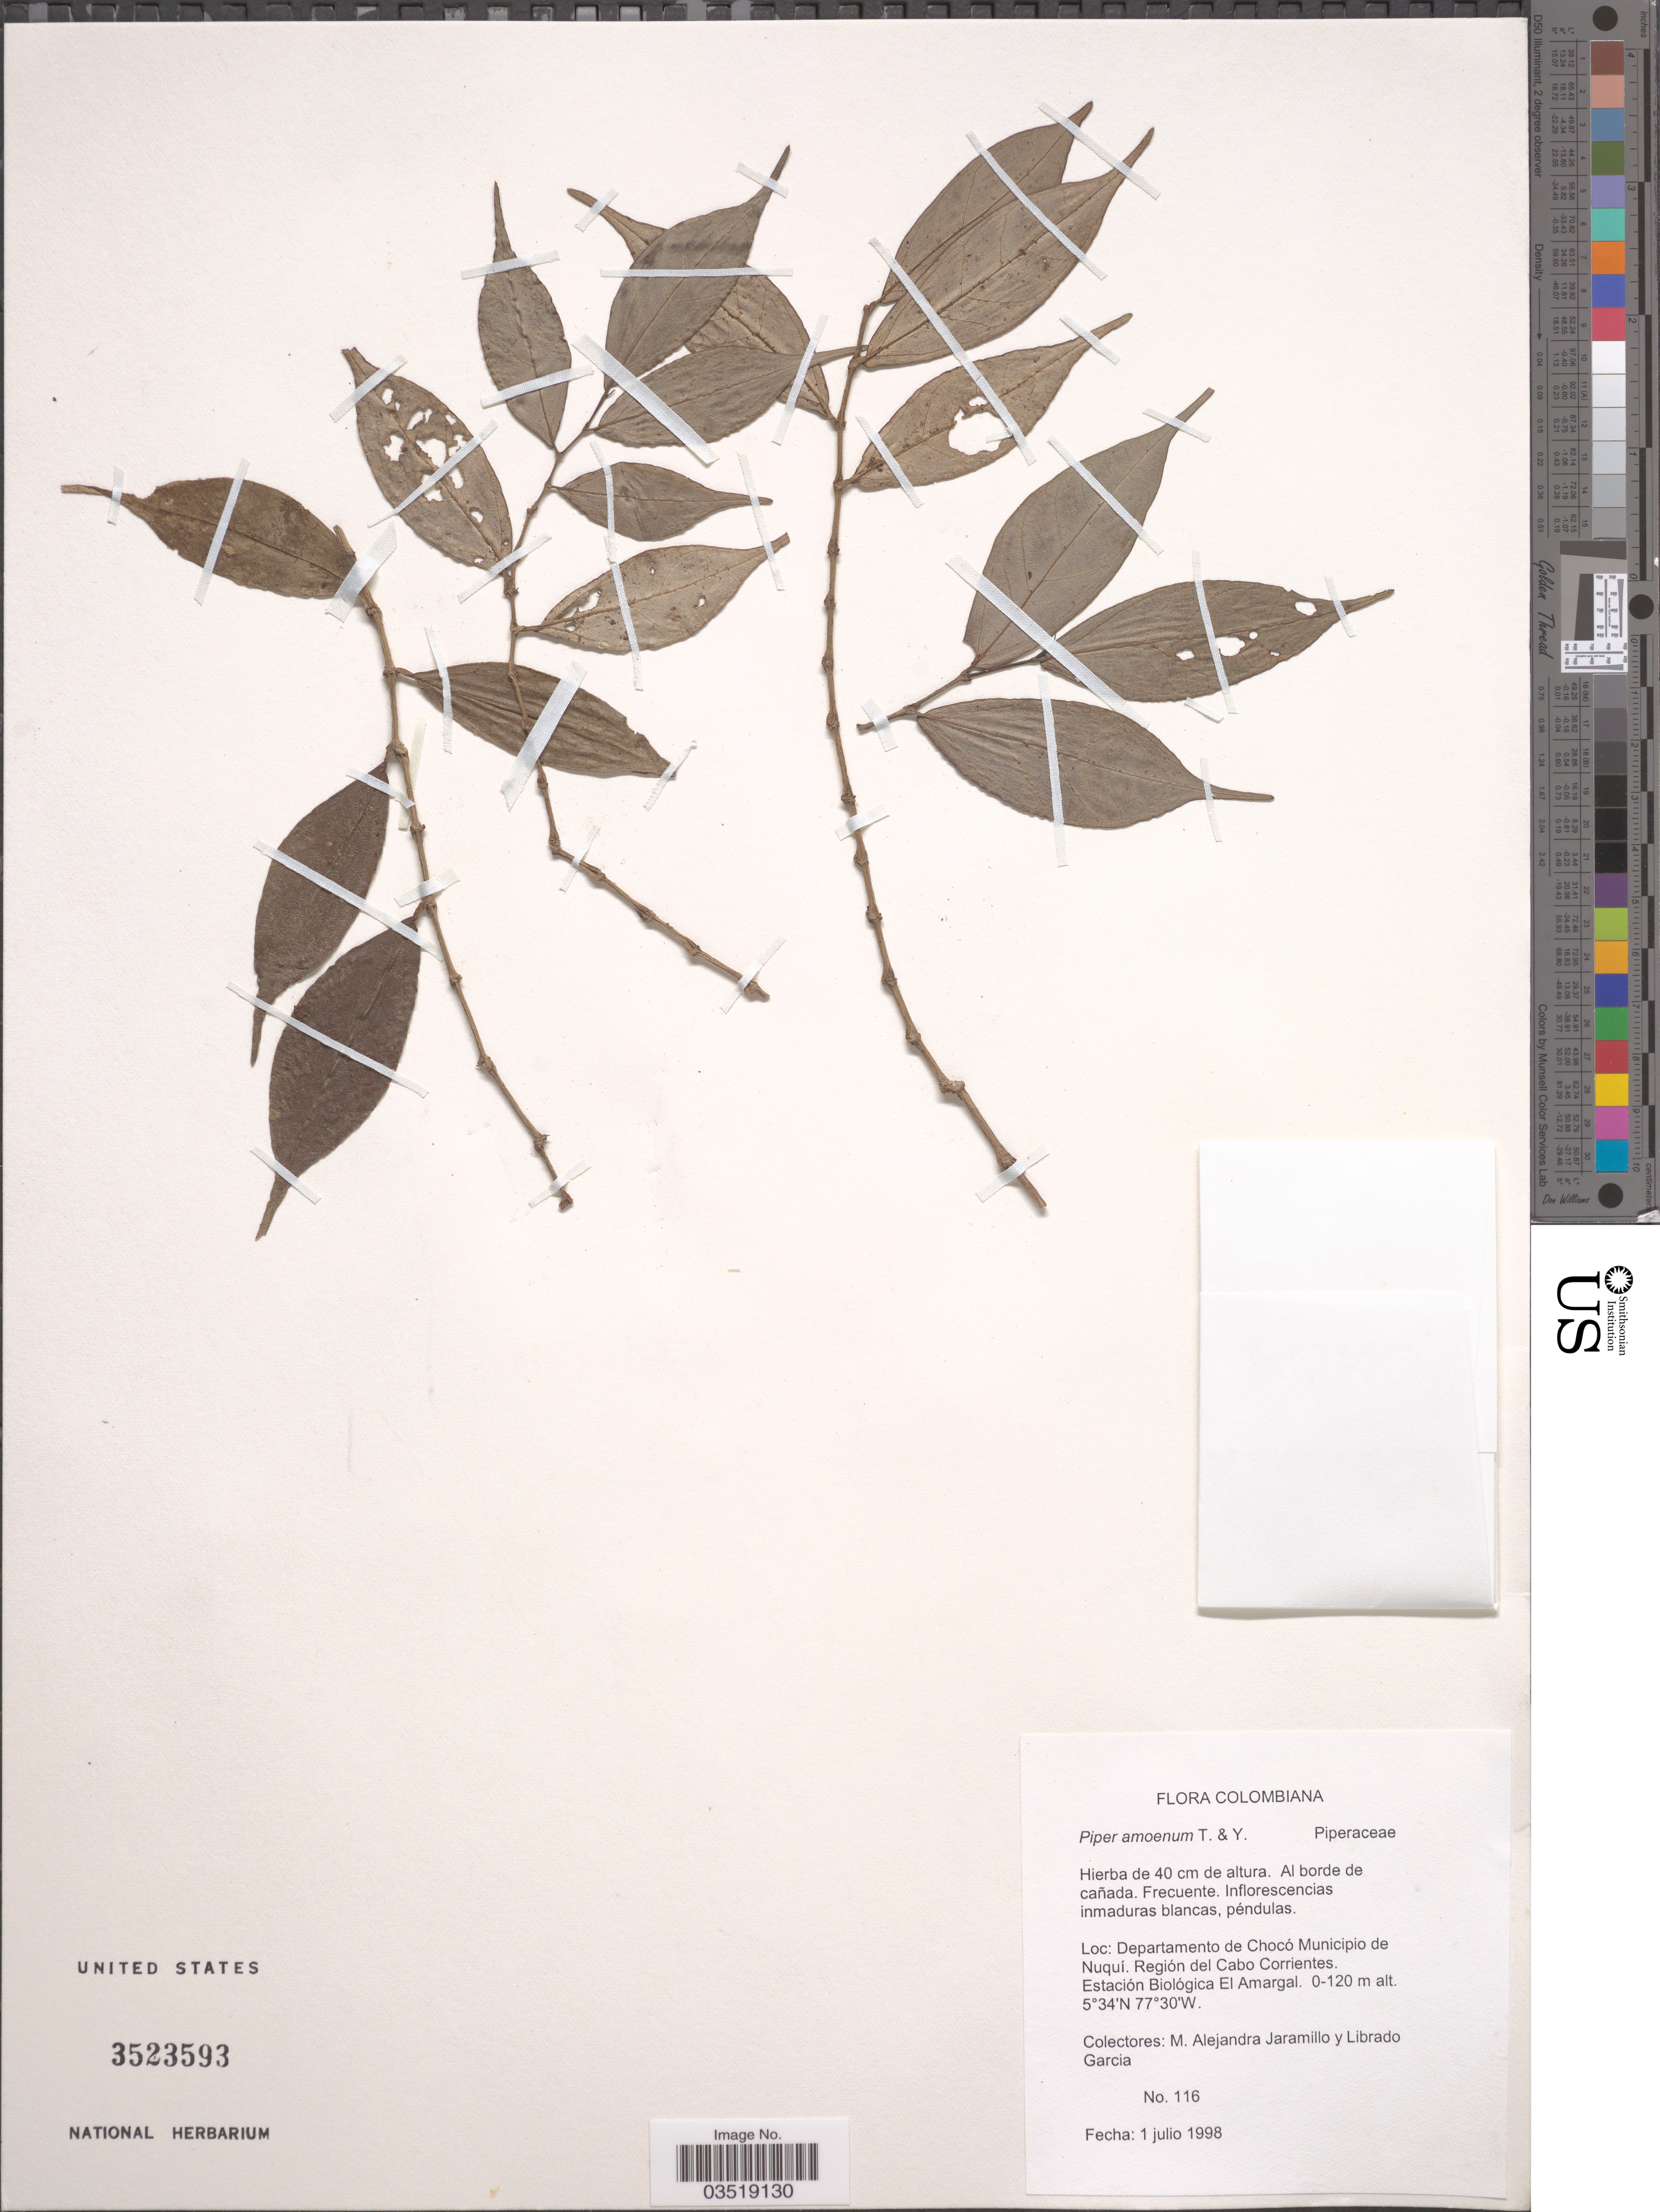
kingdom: Plantae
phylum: Tracheophyta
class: Magnoliopsida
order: Piperales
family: Piperaceae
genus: Piper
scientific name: Piper amoenum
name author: Yunck. in Trel. & Yunck.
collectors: M. A. Jaramillo & L. Garcia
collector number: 116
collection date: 1998-07-01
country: Colombia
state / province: Chocó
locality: Departamento de Chocó Municipio de Nuqui. Región del Cabo Corrientes. Estación Biológica El Amargal.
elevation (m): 0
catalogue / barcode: US 3523593